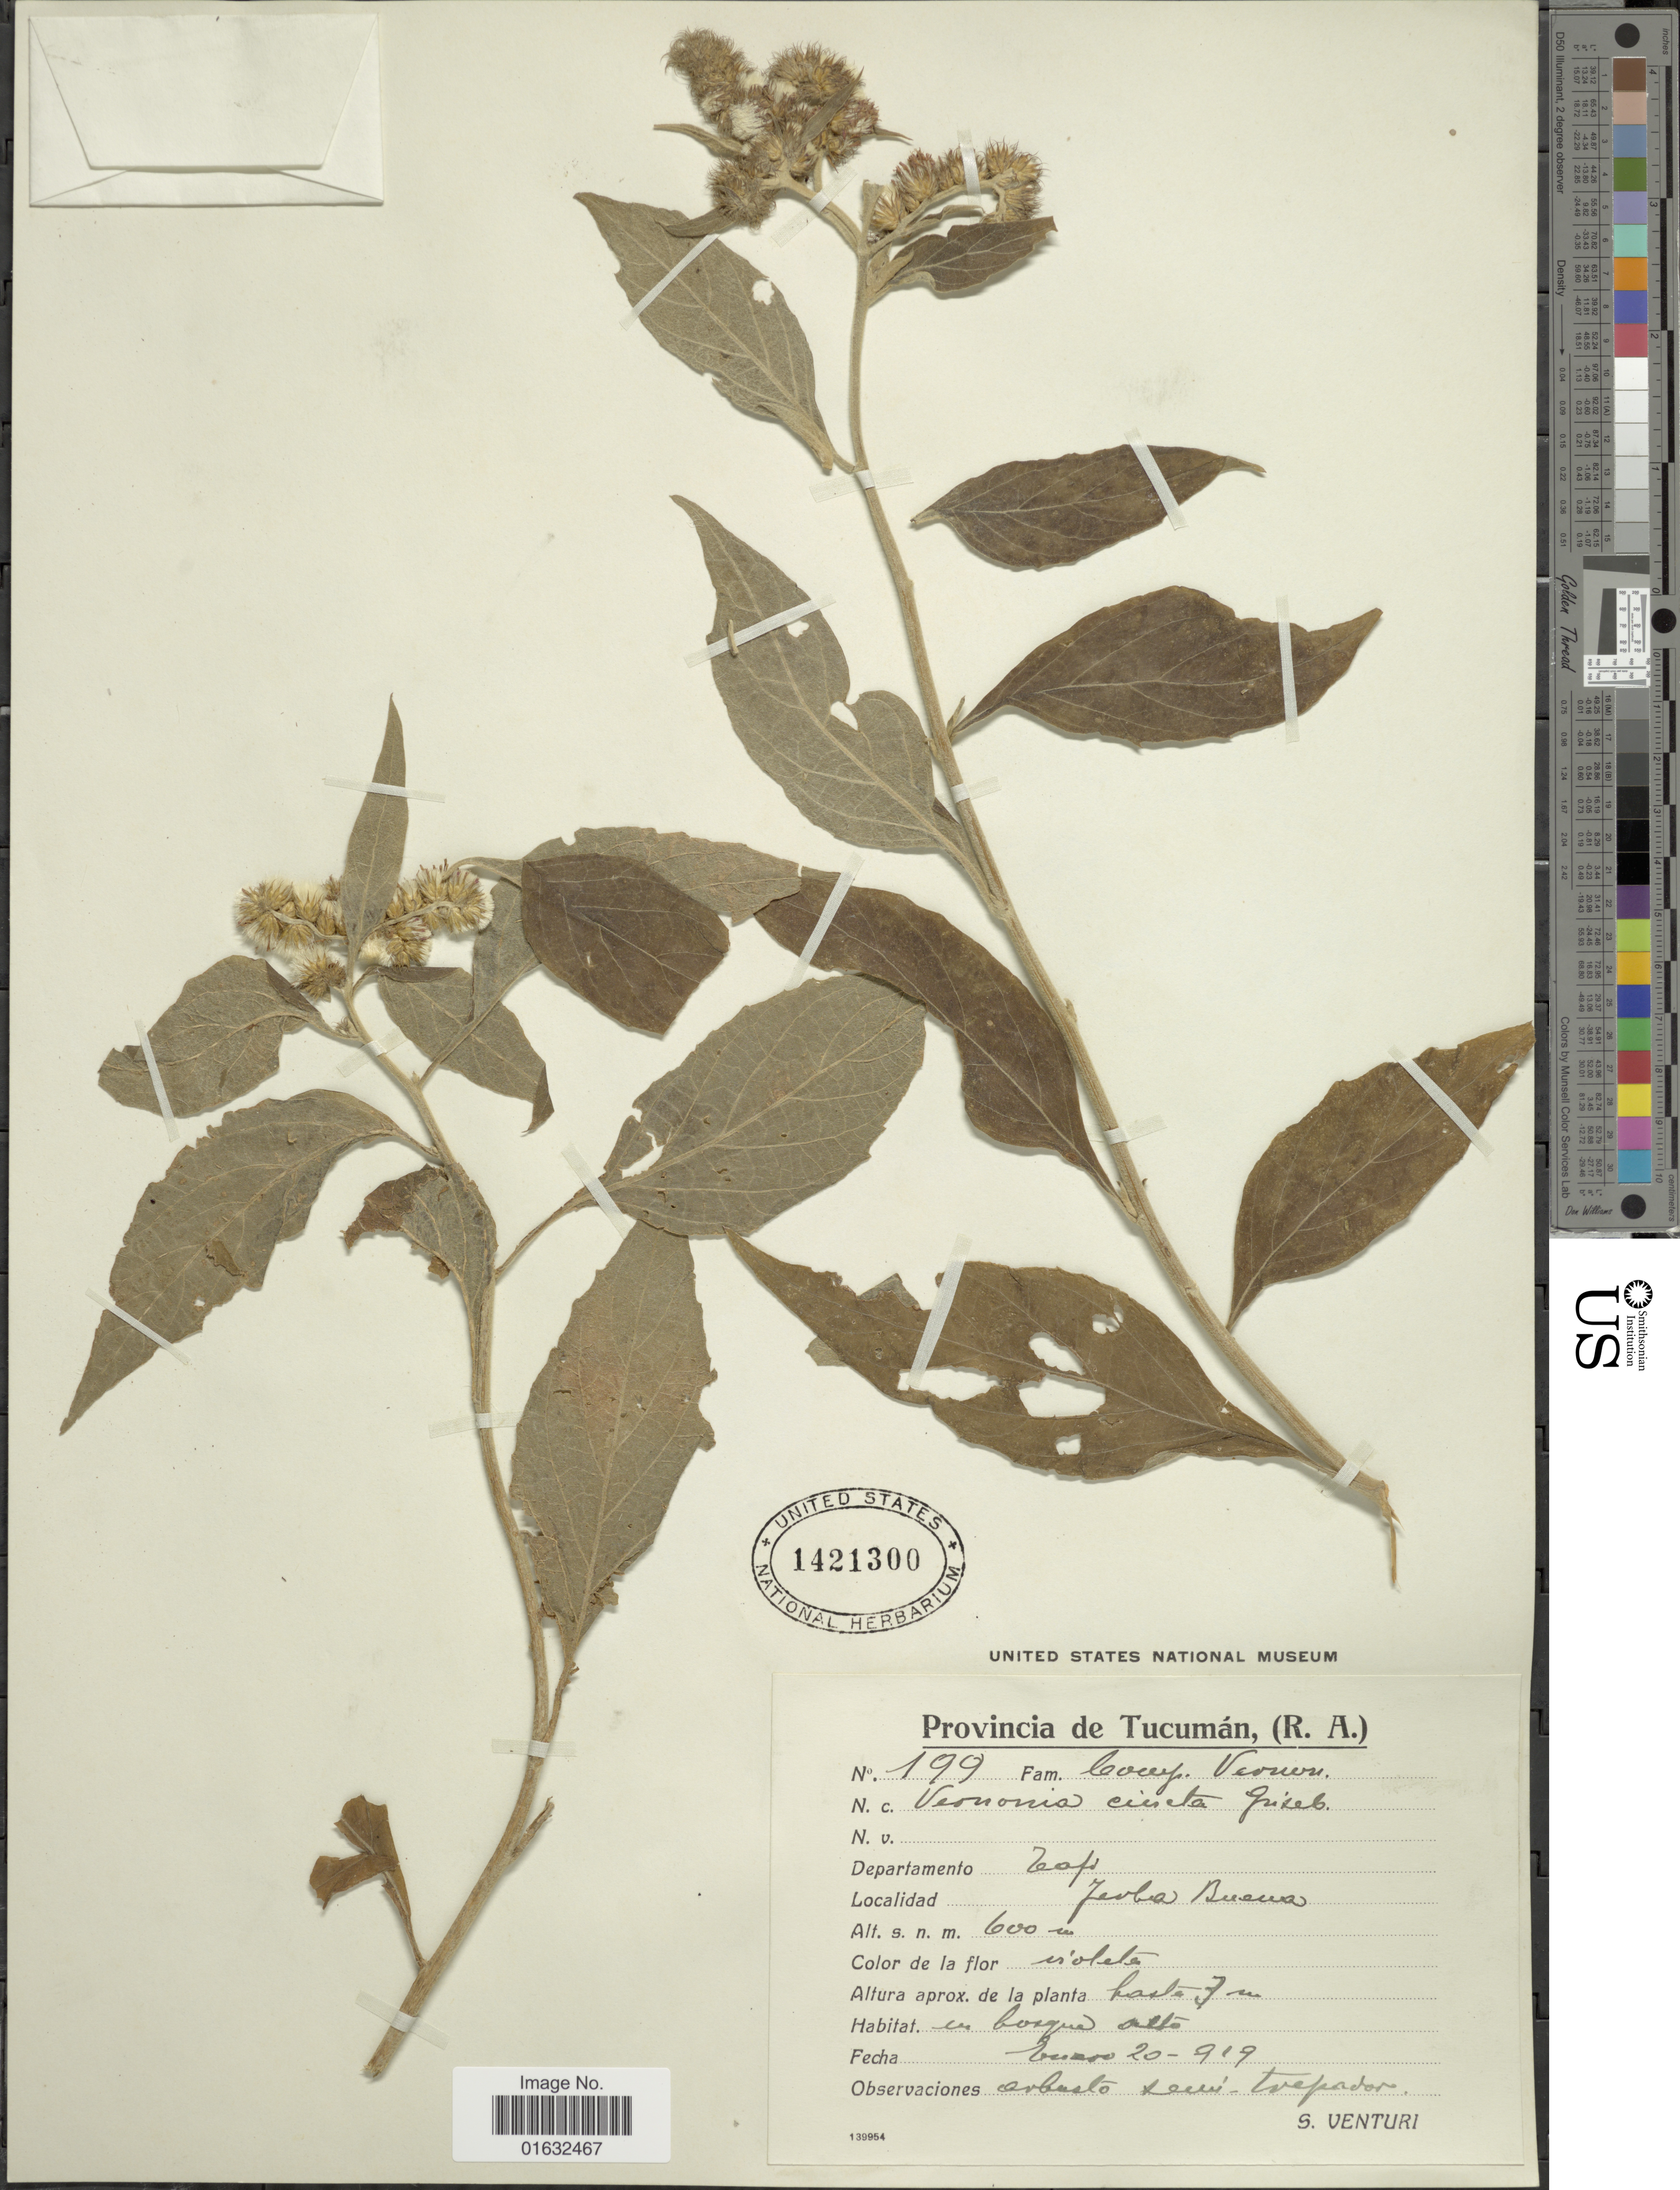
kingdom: Plantae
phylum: Tracheophyta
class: Magnoliopsida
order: Asterales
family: Asteraceae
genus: Cyrtocymura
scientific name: Cyrtocymura cincta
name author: (Griseb.) H. Rob.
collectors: S. Venturi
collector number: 199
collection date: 1919-01-20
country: Argentina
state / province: Tucuman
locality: (R.A.), Departamento Cati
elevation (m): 600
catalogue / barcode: US 1421300